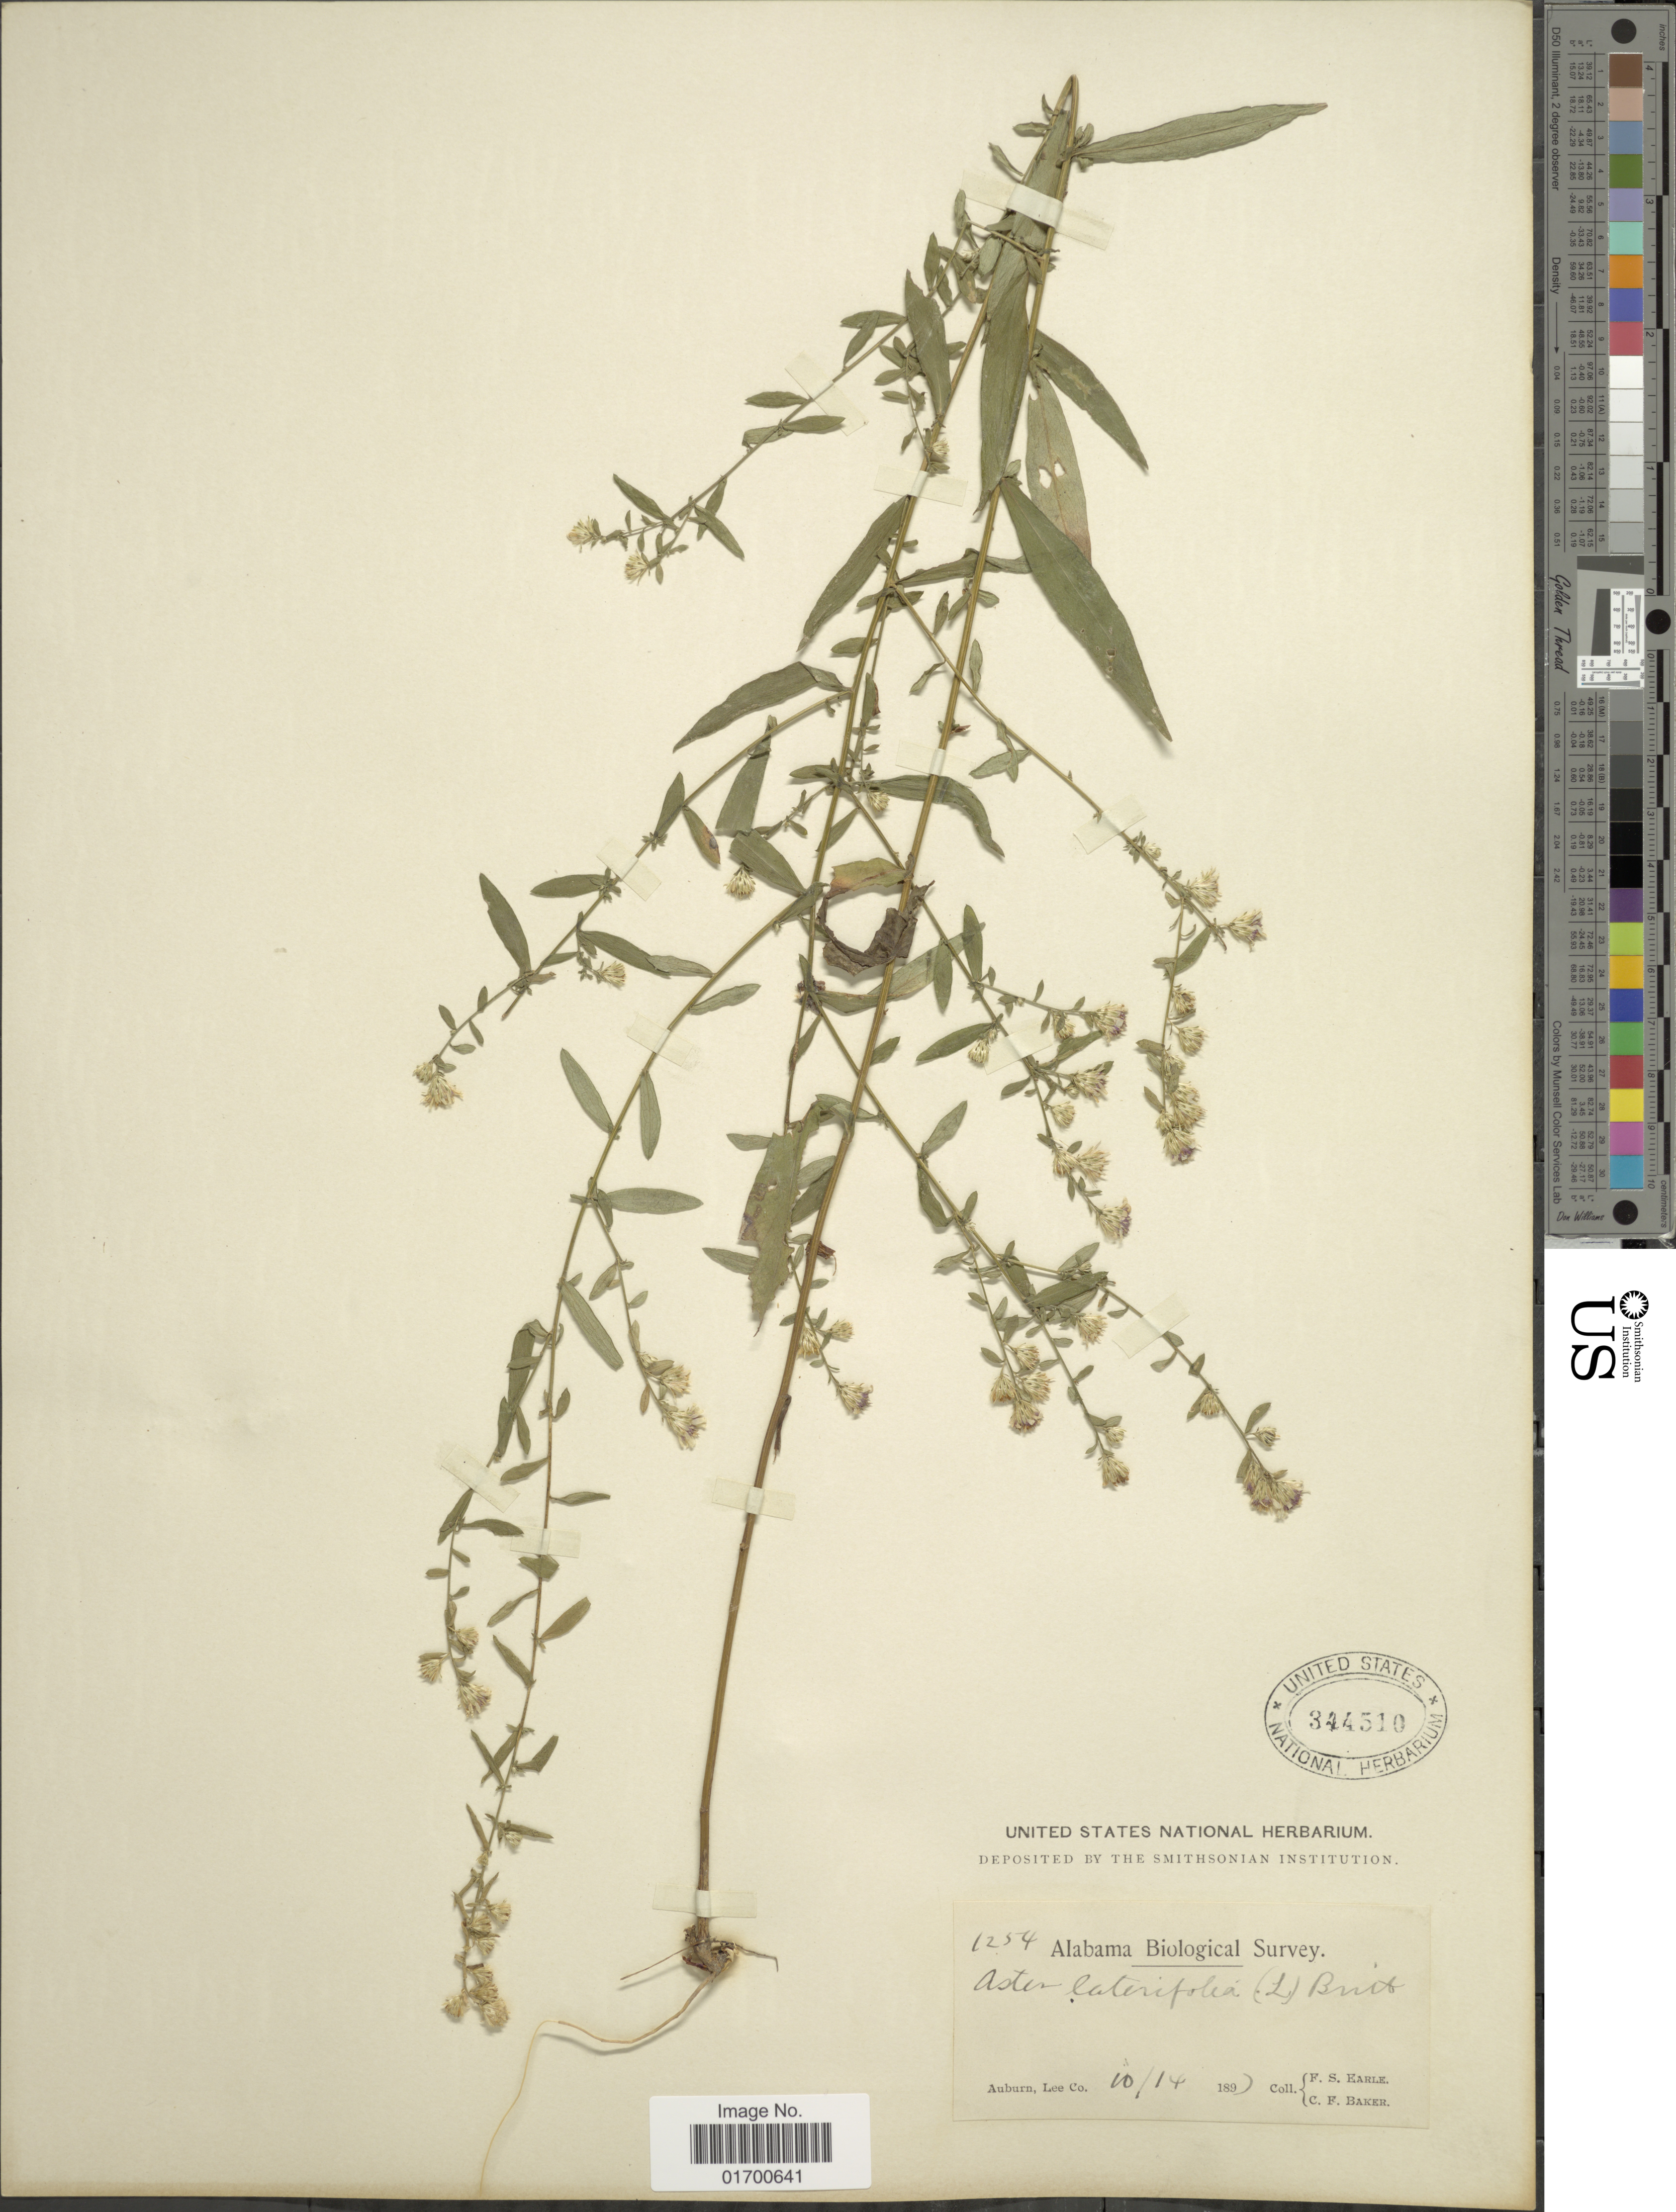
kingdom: Plantae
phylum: Tracheophyta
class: Magnoliopsida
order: Asterales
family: Asteraceae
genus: Symphyotrichum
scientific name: Symphyotrichum lateriflorum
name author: (L.) Á. Löve & D. Löve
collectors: F. S. Earle & C. F. Baker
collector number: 1254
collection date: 1891-10-14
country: United States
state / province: Alabama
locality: Auburn, Lee. Co.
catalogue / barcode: US 344510